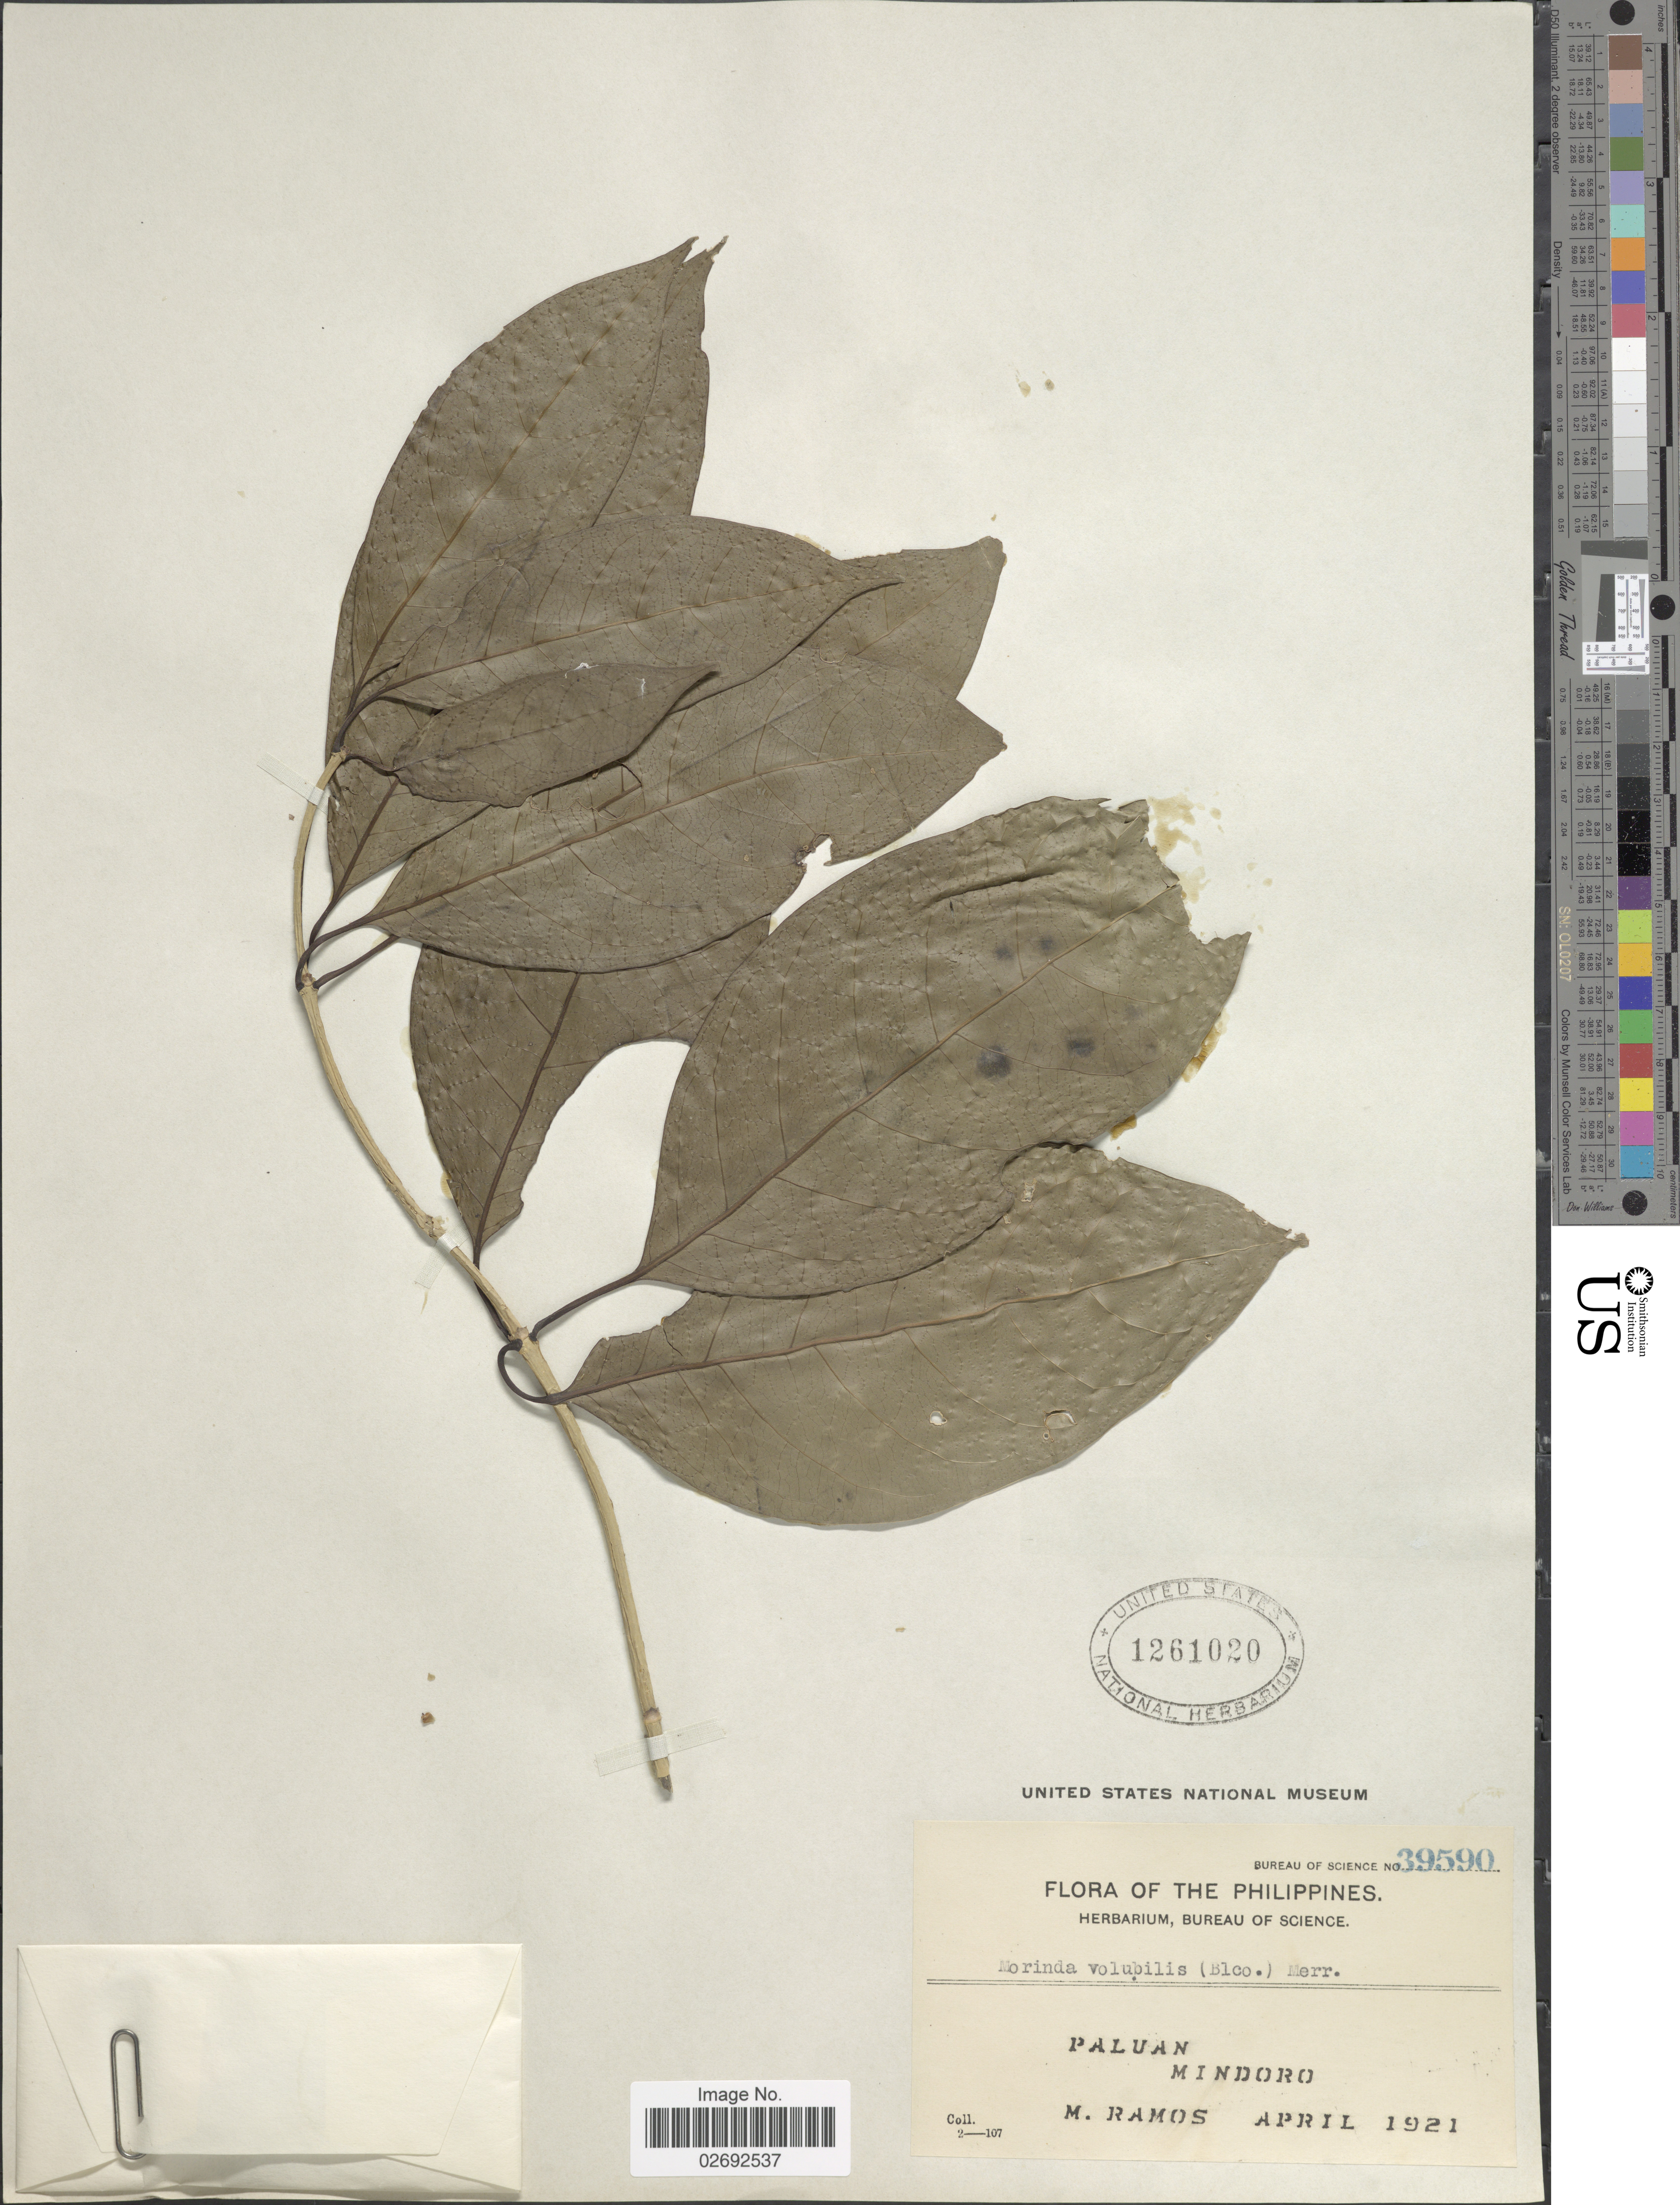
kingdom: Plantae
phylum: Tracheophyta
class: Magnoliopsida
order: Gentianales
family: Rubiaceae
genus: Morinda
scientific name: Morinda volubilis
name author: Merr.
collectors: M. Ramos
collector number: Bureau of Science 39590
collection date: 1921-04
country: Philippines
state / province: Mimaropa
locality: Paluan. Mindoro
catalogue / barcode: US 1261020